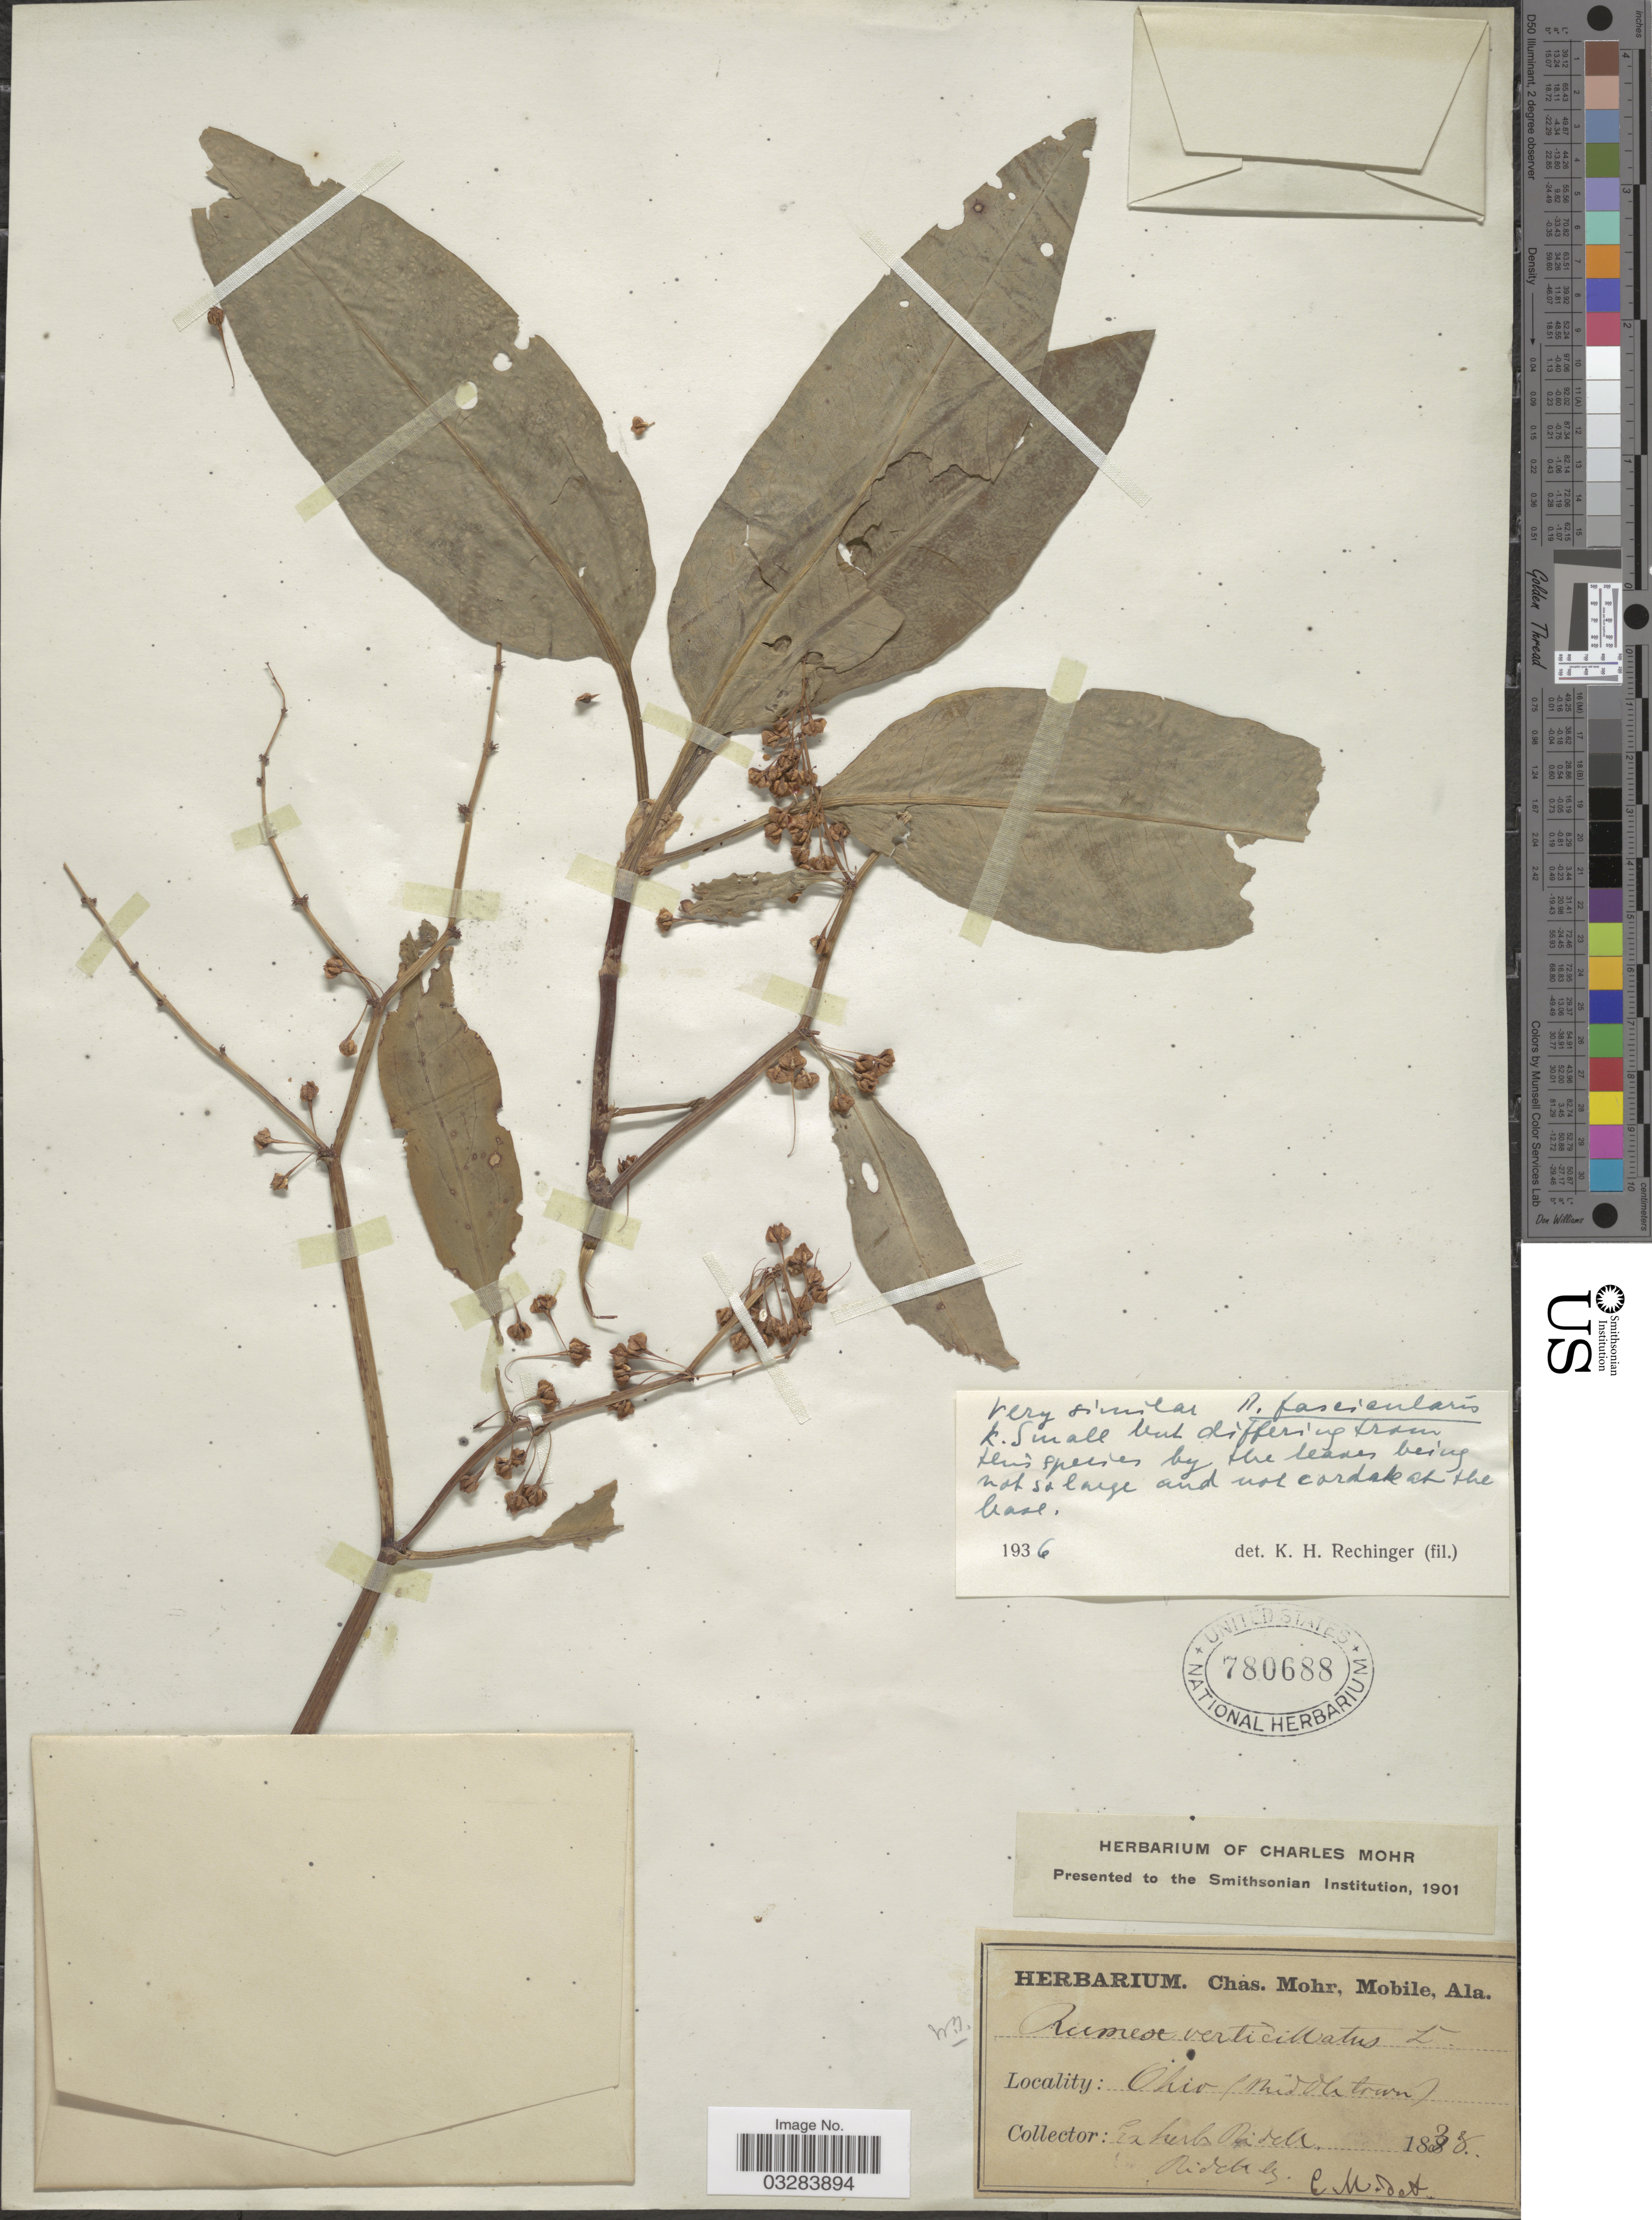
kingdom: Plantae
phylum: Tracheophyta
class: Magnoliopsida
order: Caryophyllales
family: Polygonaceae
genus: Rumex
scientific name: Rumex fascicularis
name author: Small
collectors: -. Ridele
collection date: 1838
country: United States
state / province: Ohio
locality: Middletown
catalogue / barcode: US 780688